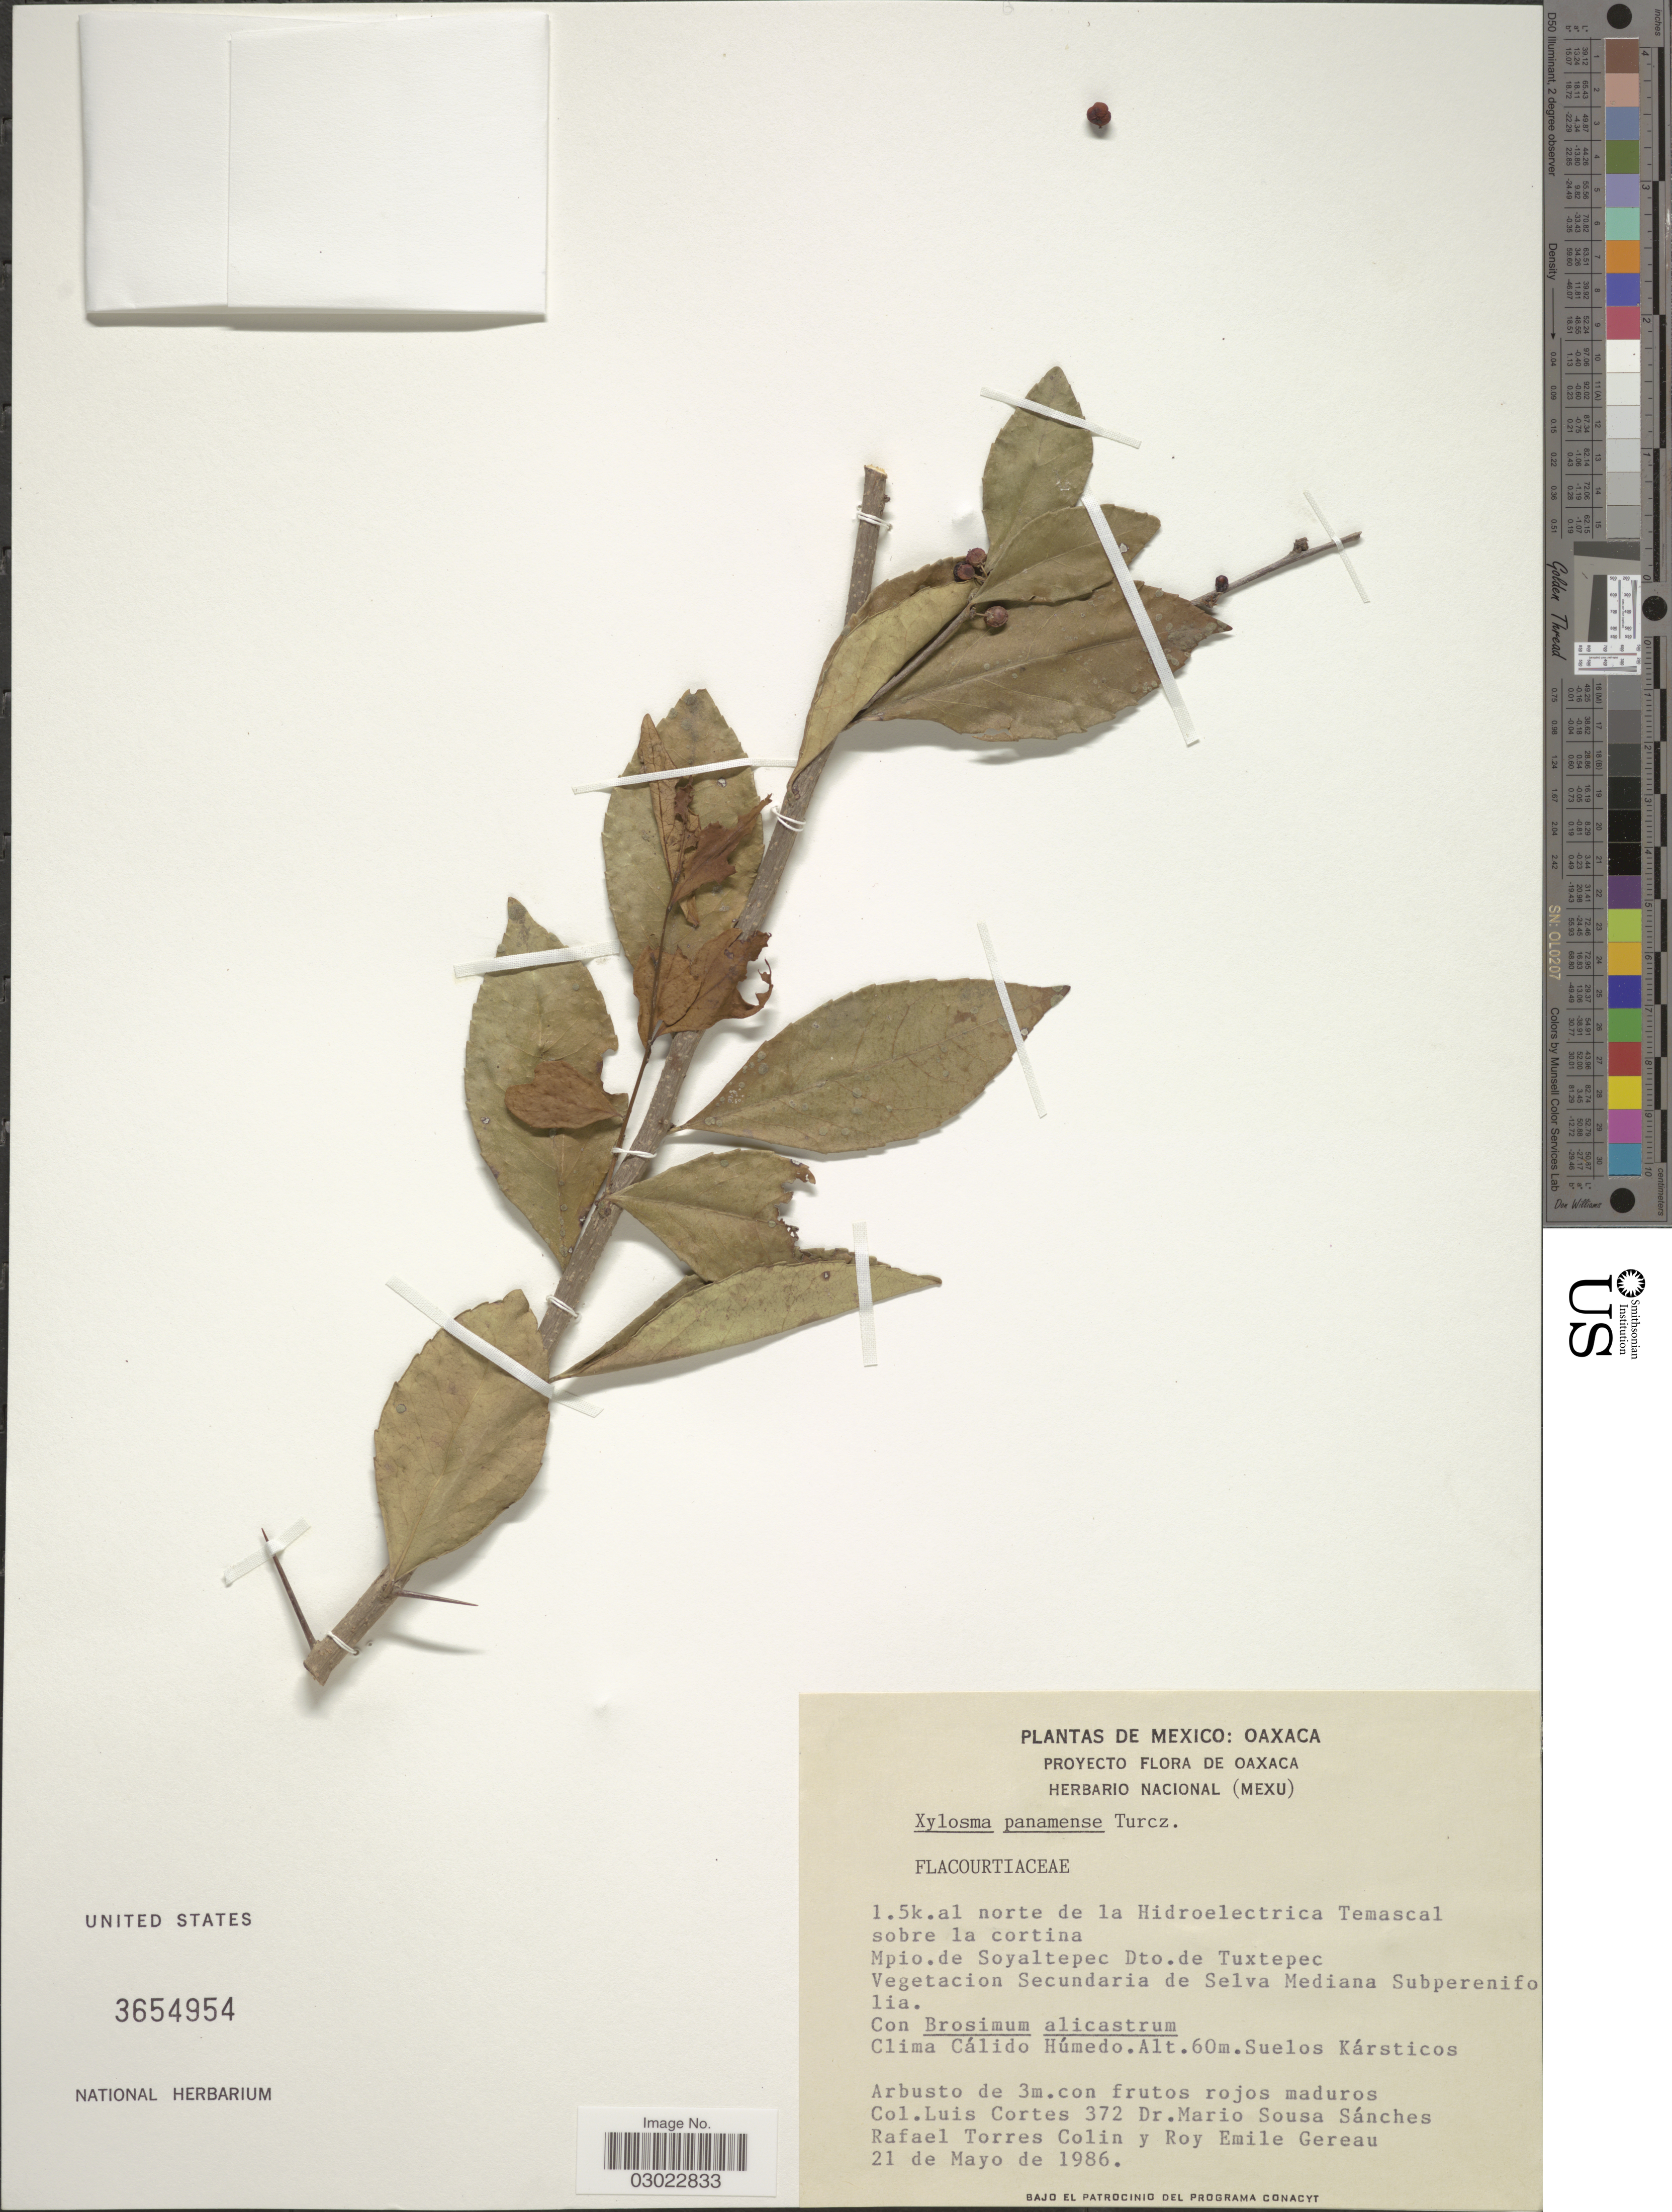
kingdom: Plantae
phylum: Tracheophyta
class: Magnoliopsida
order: Malpighiales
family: Salicaceae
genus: Xylosma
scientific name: Xylosma panamensis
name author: Turcz.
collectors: L. Cortes, M. Sousa S., R. Torres C. & R. E. Gereau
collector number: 372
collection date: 1986-05-21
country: Mexico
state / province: Oaxaca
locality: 1.5k.al norte de la Hidroelectrica Temascal sobre la cortina. Mpio. de Soyaltepec Dto. de Tuxtepec.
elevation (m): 60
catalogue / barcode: US 3654954